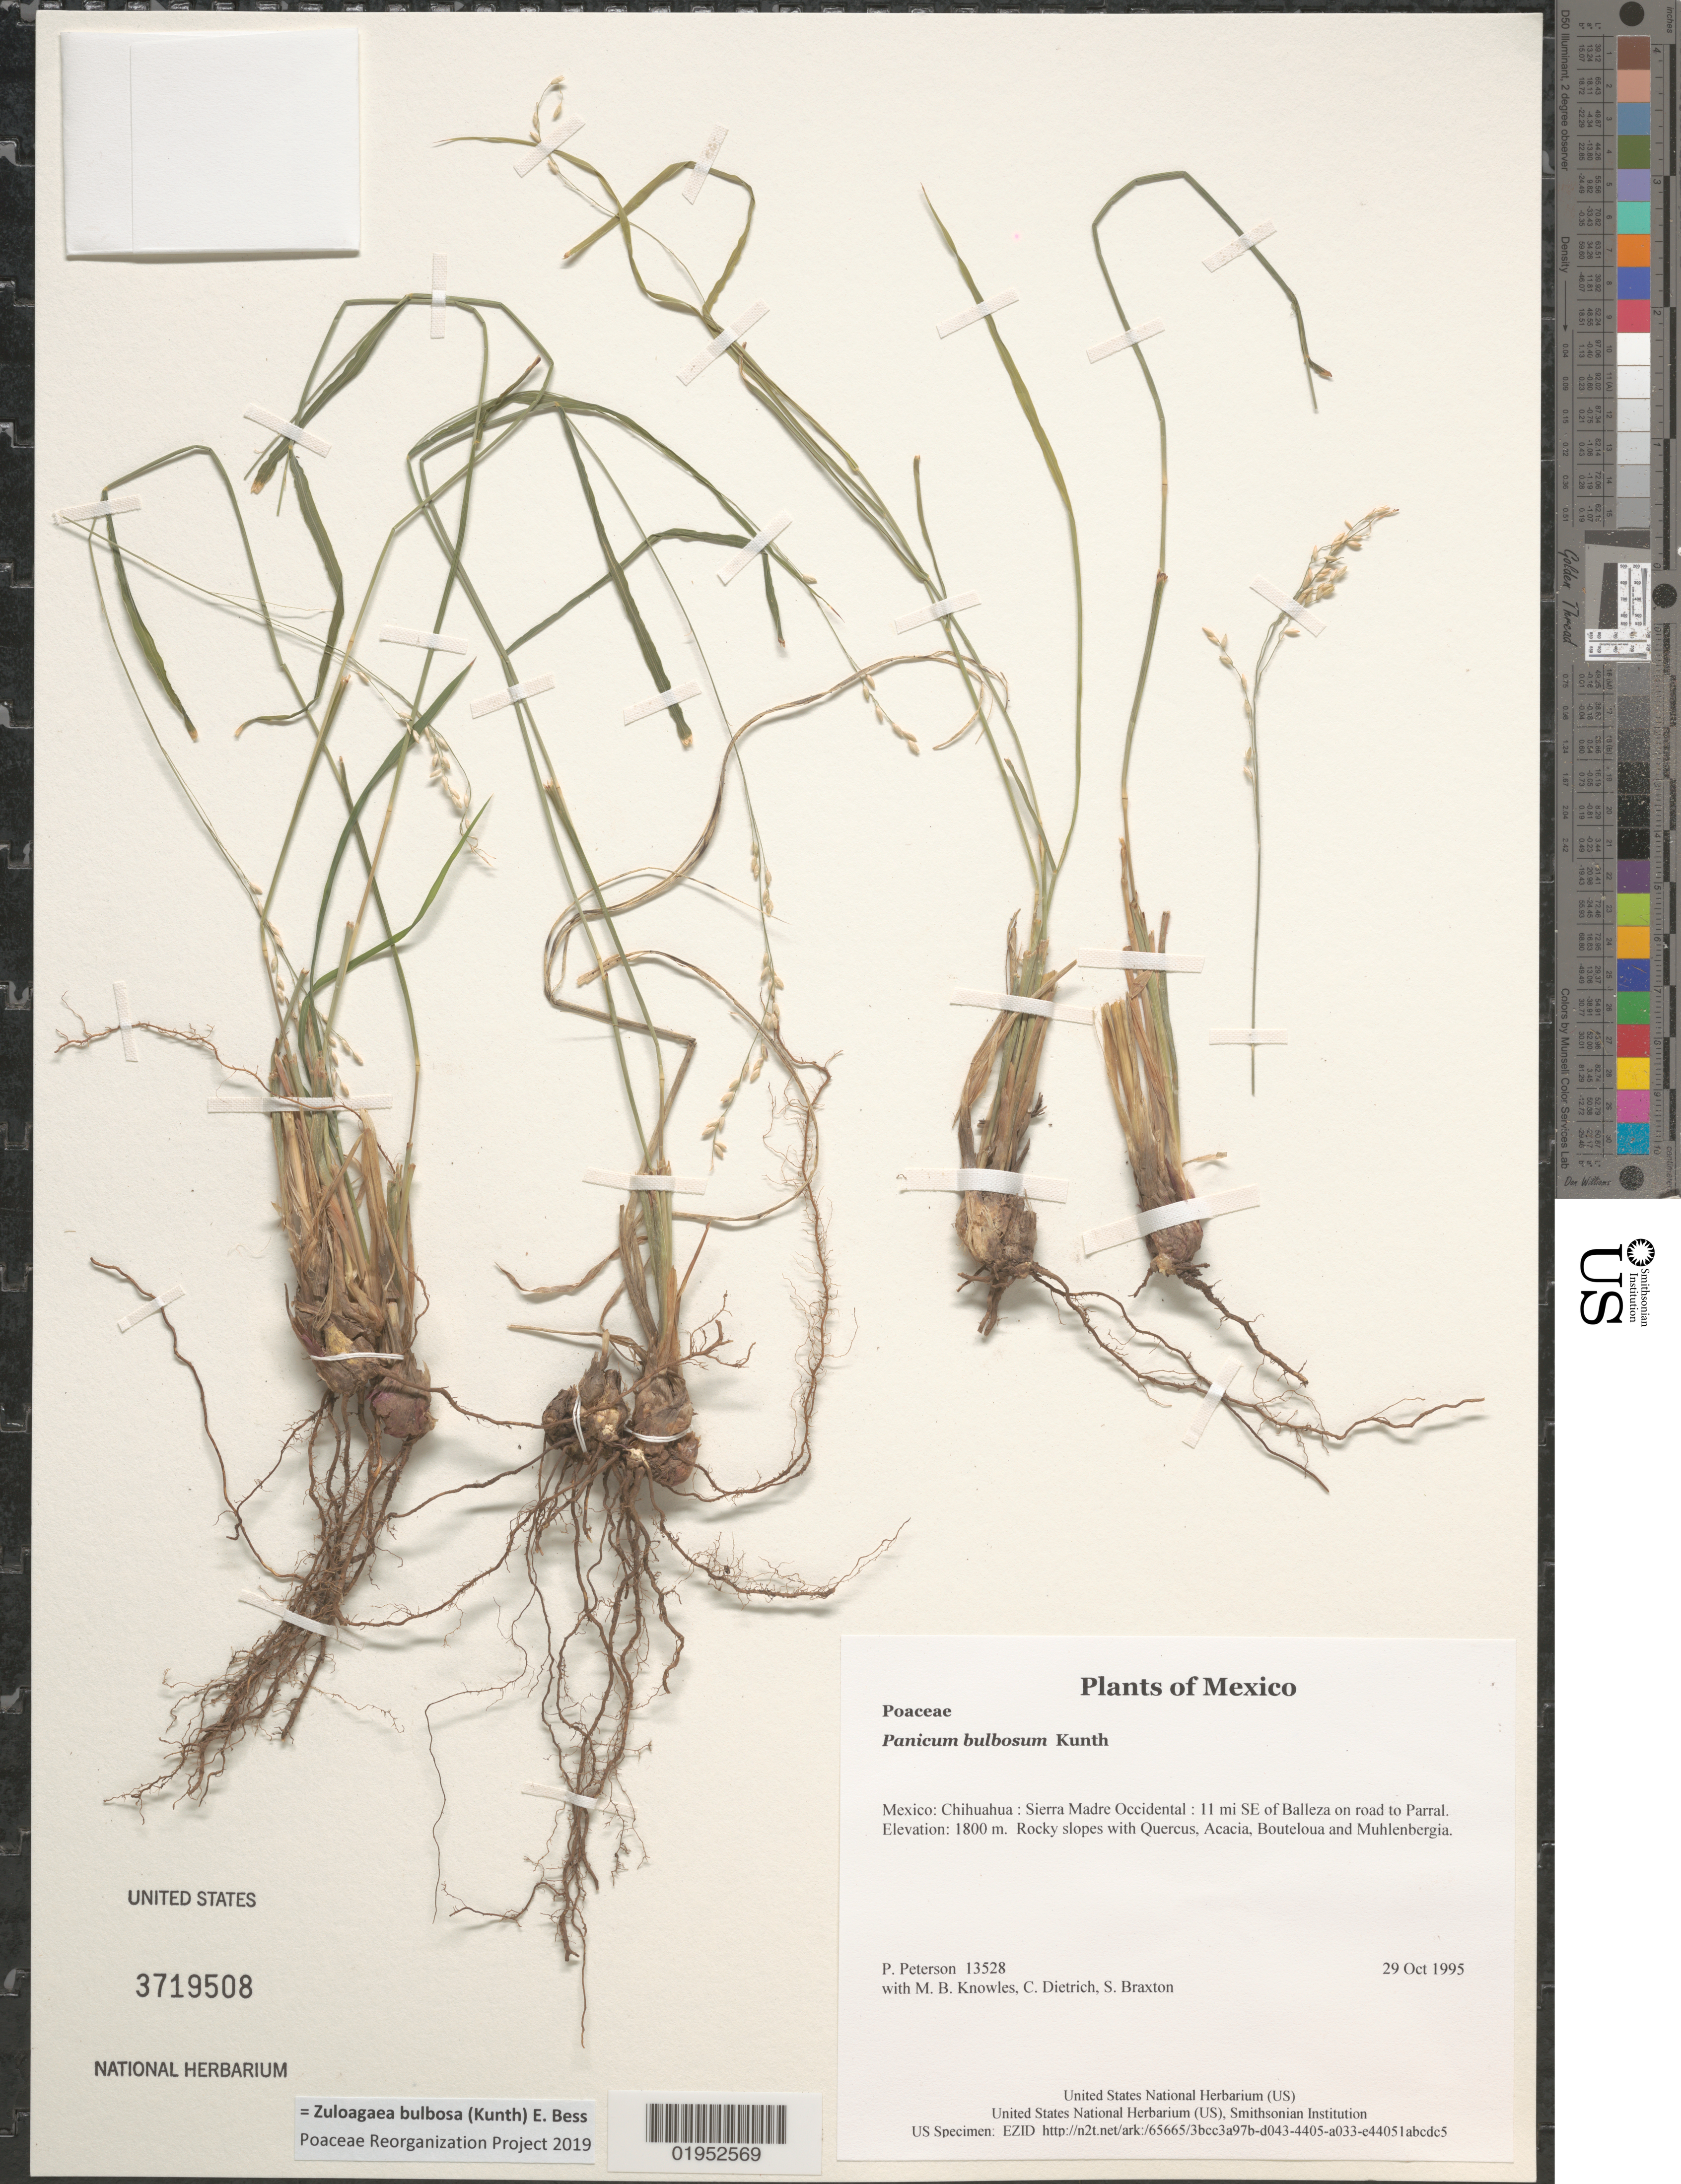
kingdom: Plantae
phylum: Tracheophyta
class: Liliopsida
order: Poales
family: Poaceae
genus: Panicum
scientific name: Panicum bulbosum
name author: Kunth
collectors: P. M. Peterson, M. B. Knowles, C. Dietrich & S. Braxton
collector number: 13528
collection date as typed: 29 Oct 1995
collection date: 1995-10-29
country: Mexico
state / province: Chihuahua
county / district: Sierra Madre Occidental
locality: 11 mi SE of Balleza on road to Parral.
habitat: Rocky slopes with Quercus, Acacia, Bouteloua and Muhlenbergia.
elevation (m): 1800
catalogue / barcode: US 3719508